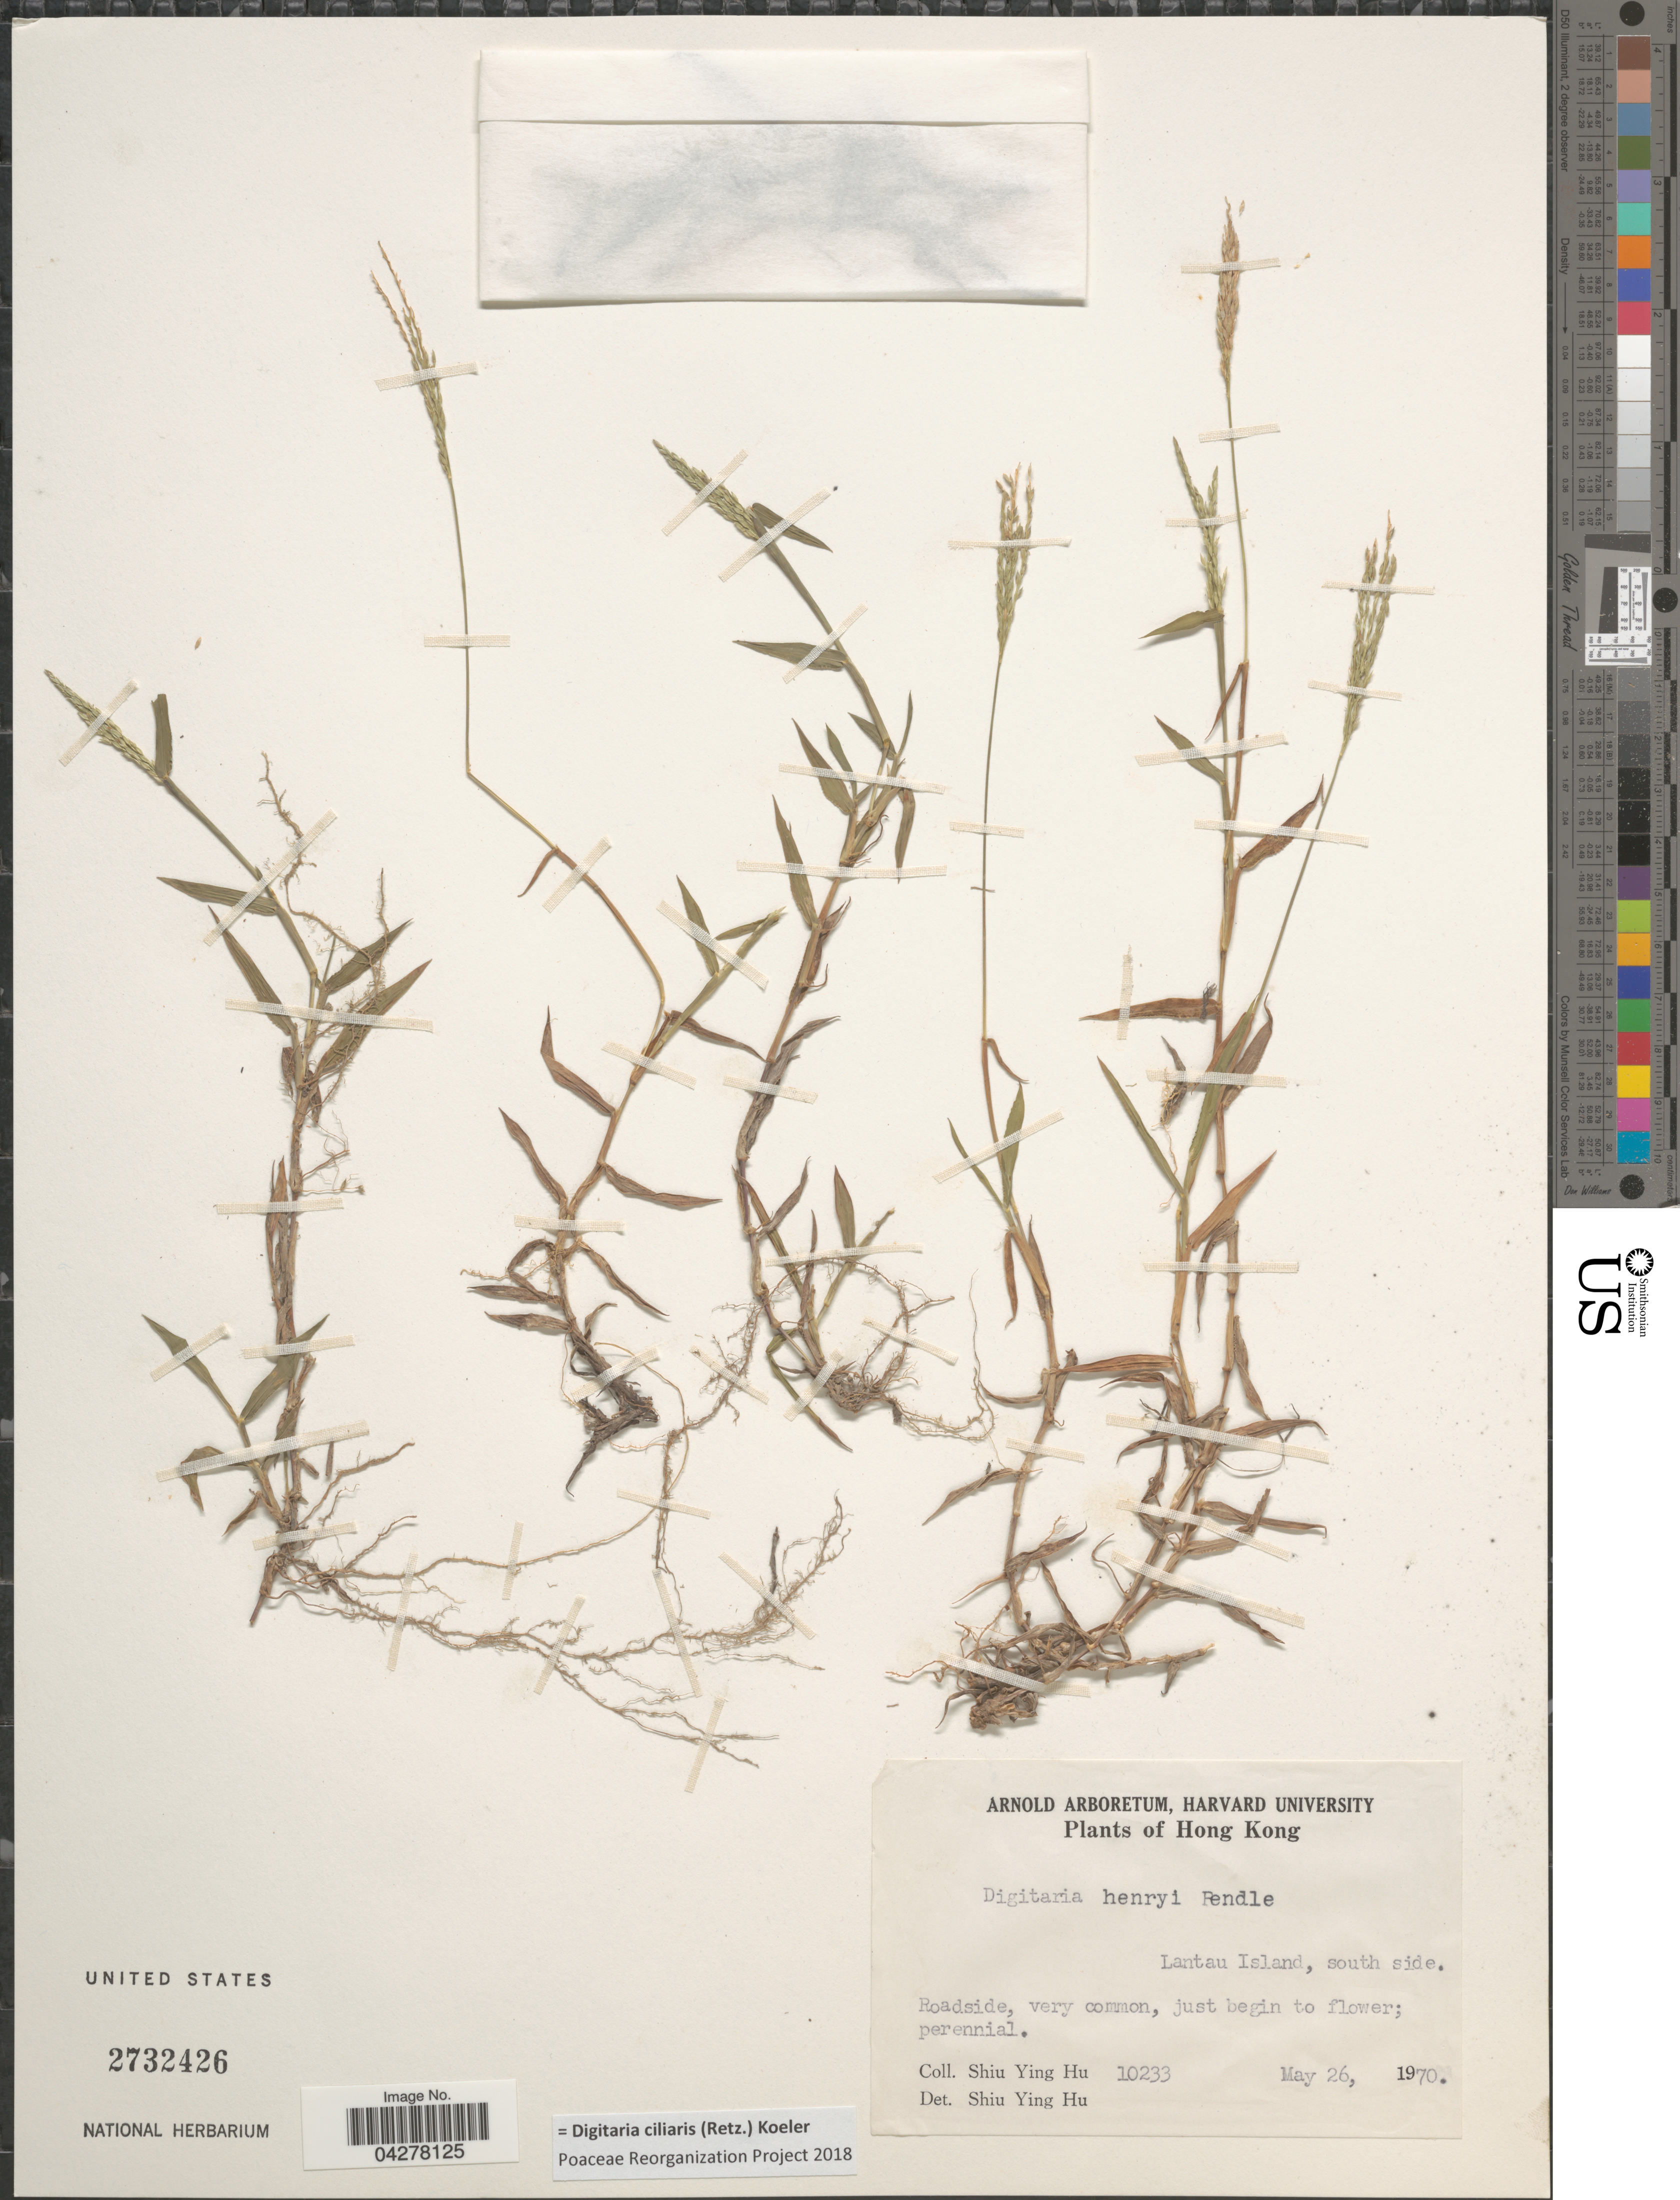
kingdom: Plantae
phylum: Tracheophyta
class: Liliopsida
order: Poales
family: Poaceae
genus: Digitaria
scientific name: Digitaria ciliaris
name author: (Retz.) Koeler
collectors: S. Y. Hu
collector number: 10233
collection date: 1970-05-26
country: China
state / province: Hong Kong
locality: Lantau Island, south side. Roadside.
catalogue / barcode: US 2732426